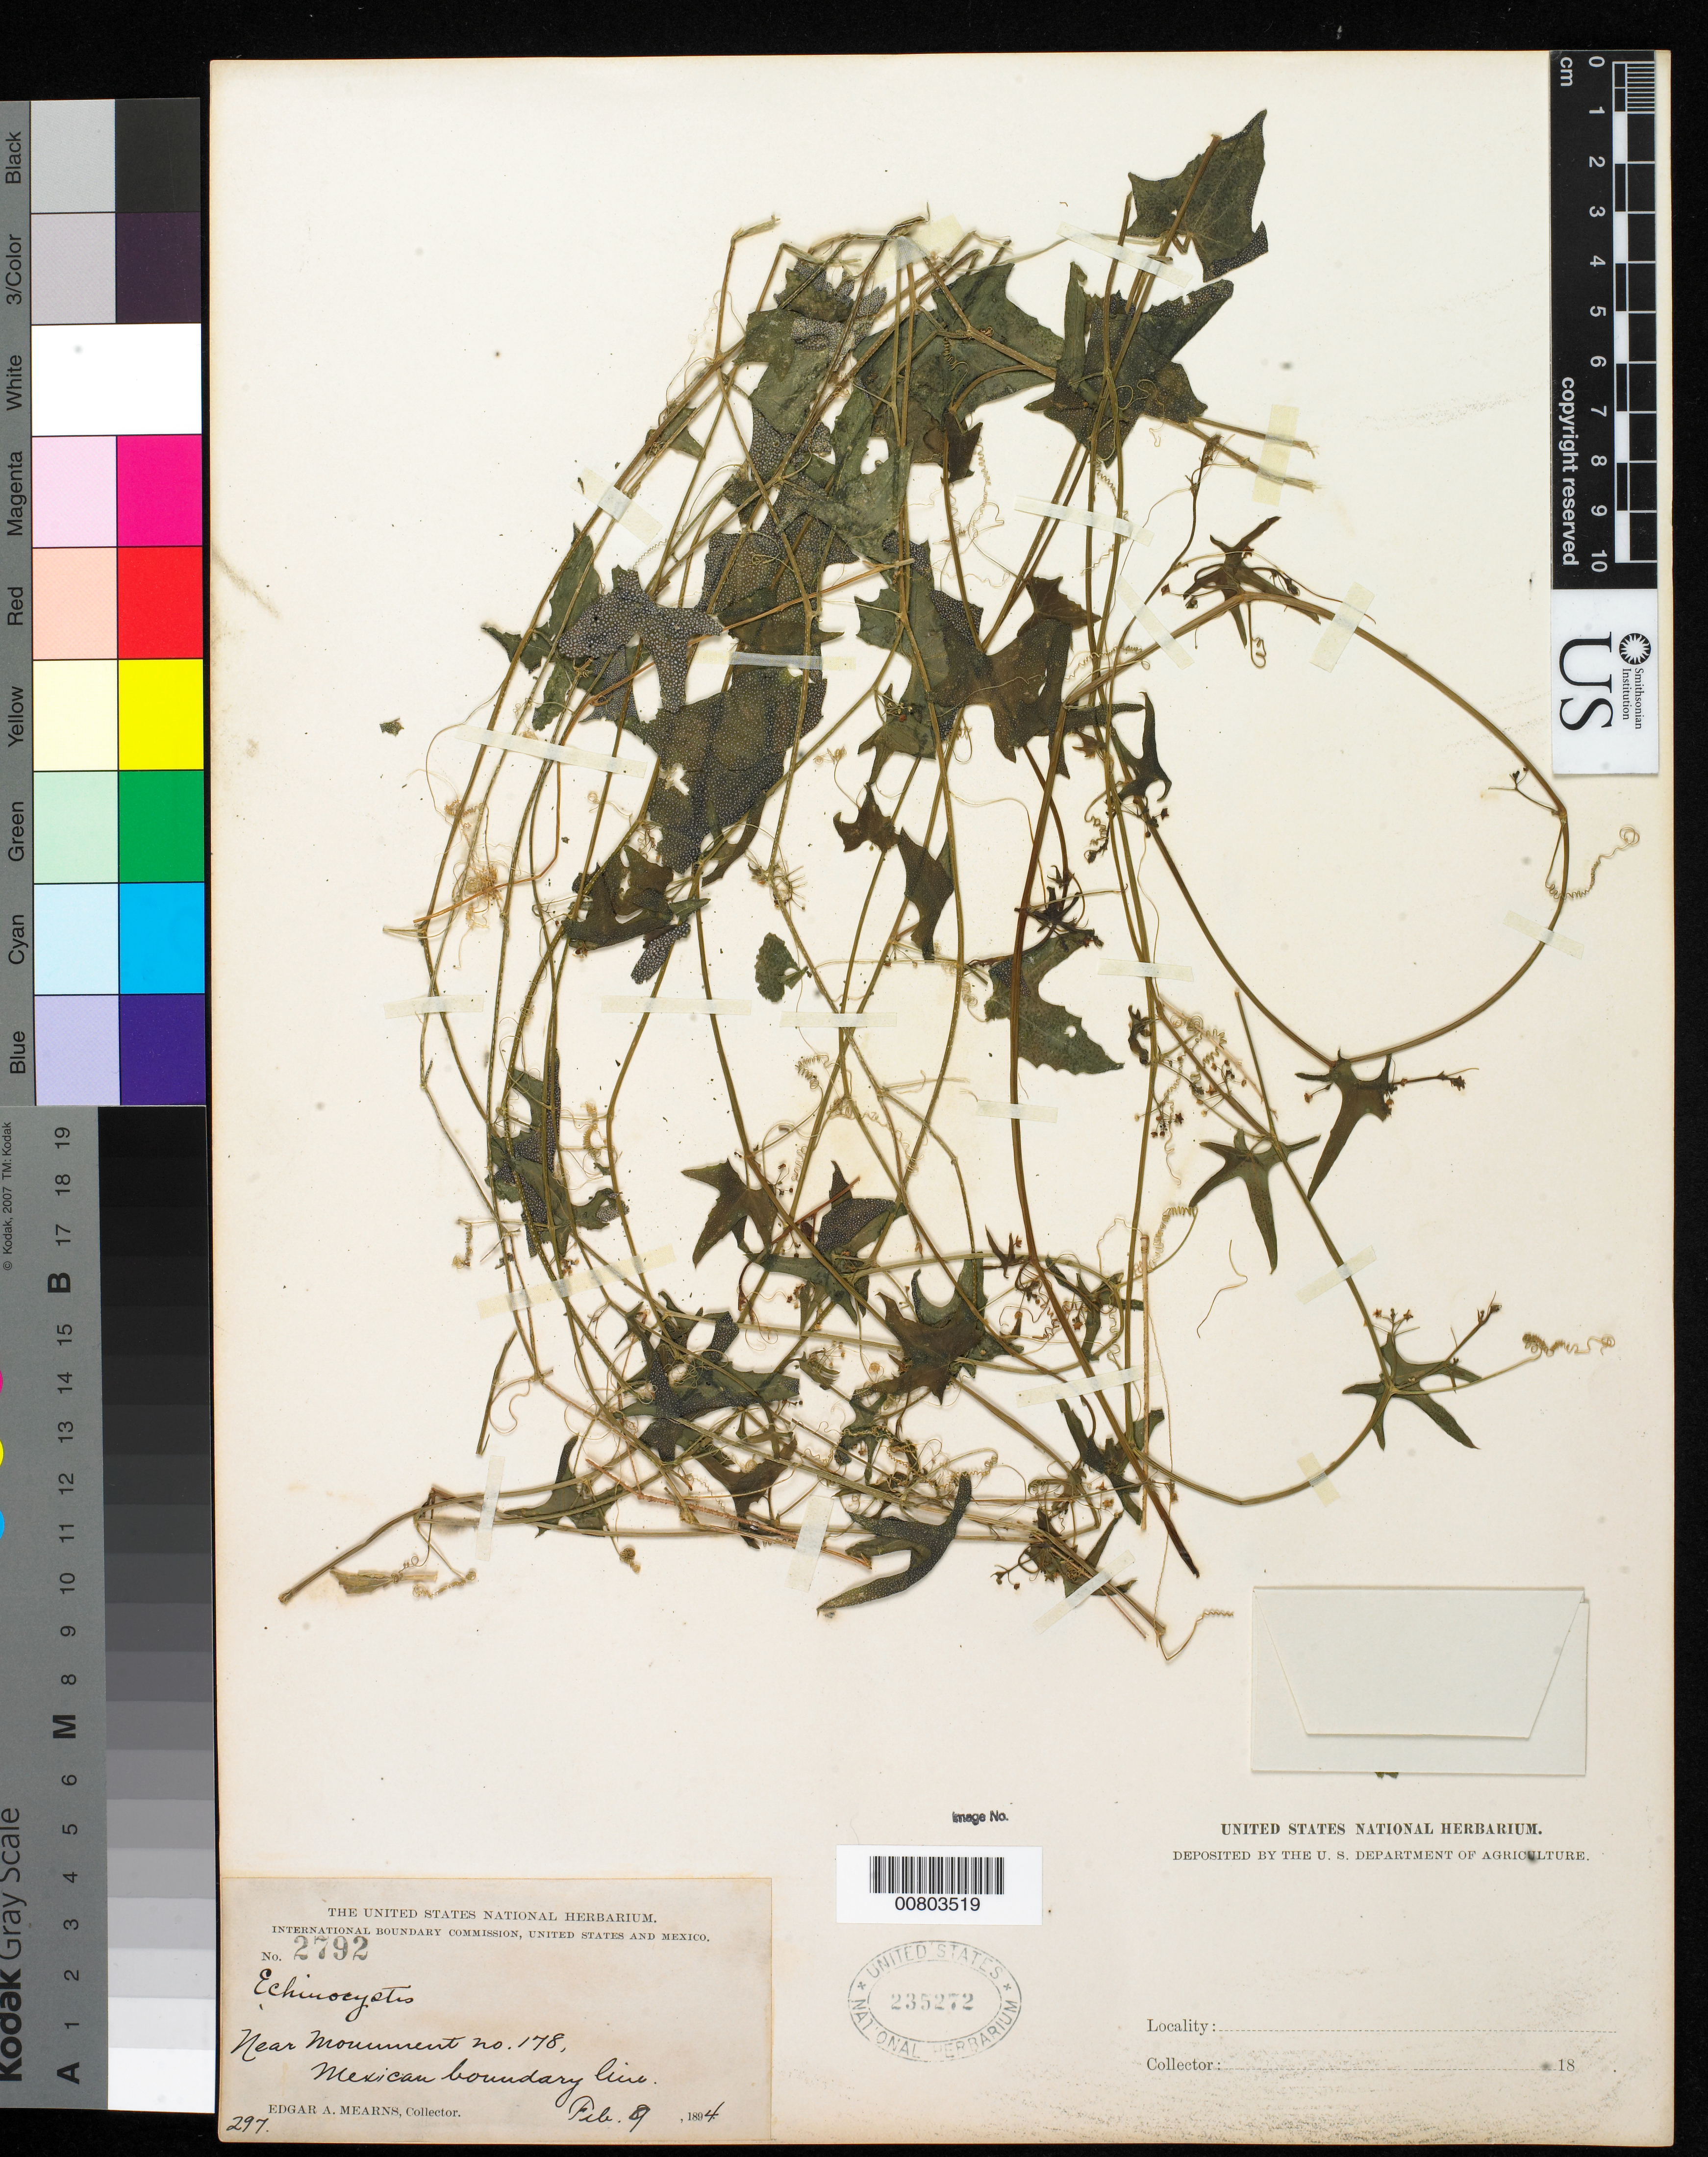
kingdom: Plantae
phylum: Tracheophyta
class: Magnoliopsida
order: Cucurbitales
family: Cucurbitaceae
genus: Echinocystis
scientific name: Echinocystis macrocarpa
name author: Greene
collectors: E. A. Mearns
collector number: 2792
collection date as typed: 09 Feb 1894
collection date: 1894-02-09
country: United States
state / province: Arizona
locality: Near Monument No. 178, Mexican boundary line.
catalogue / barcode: US 235272